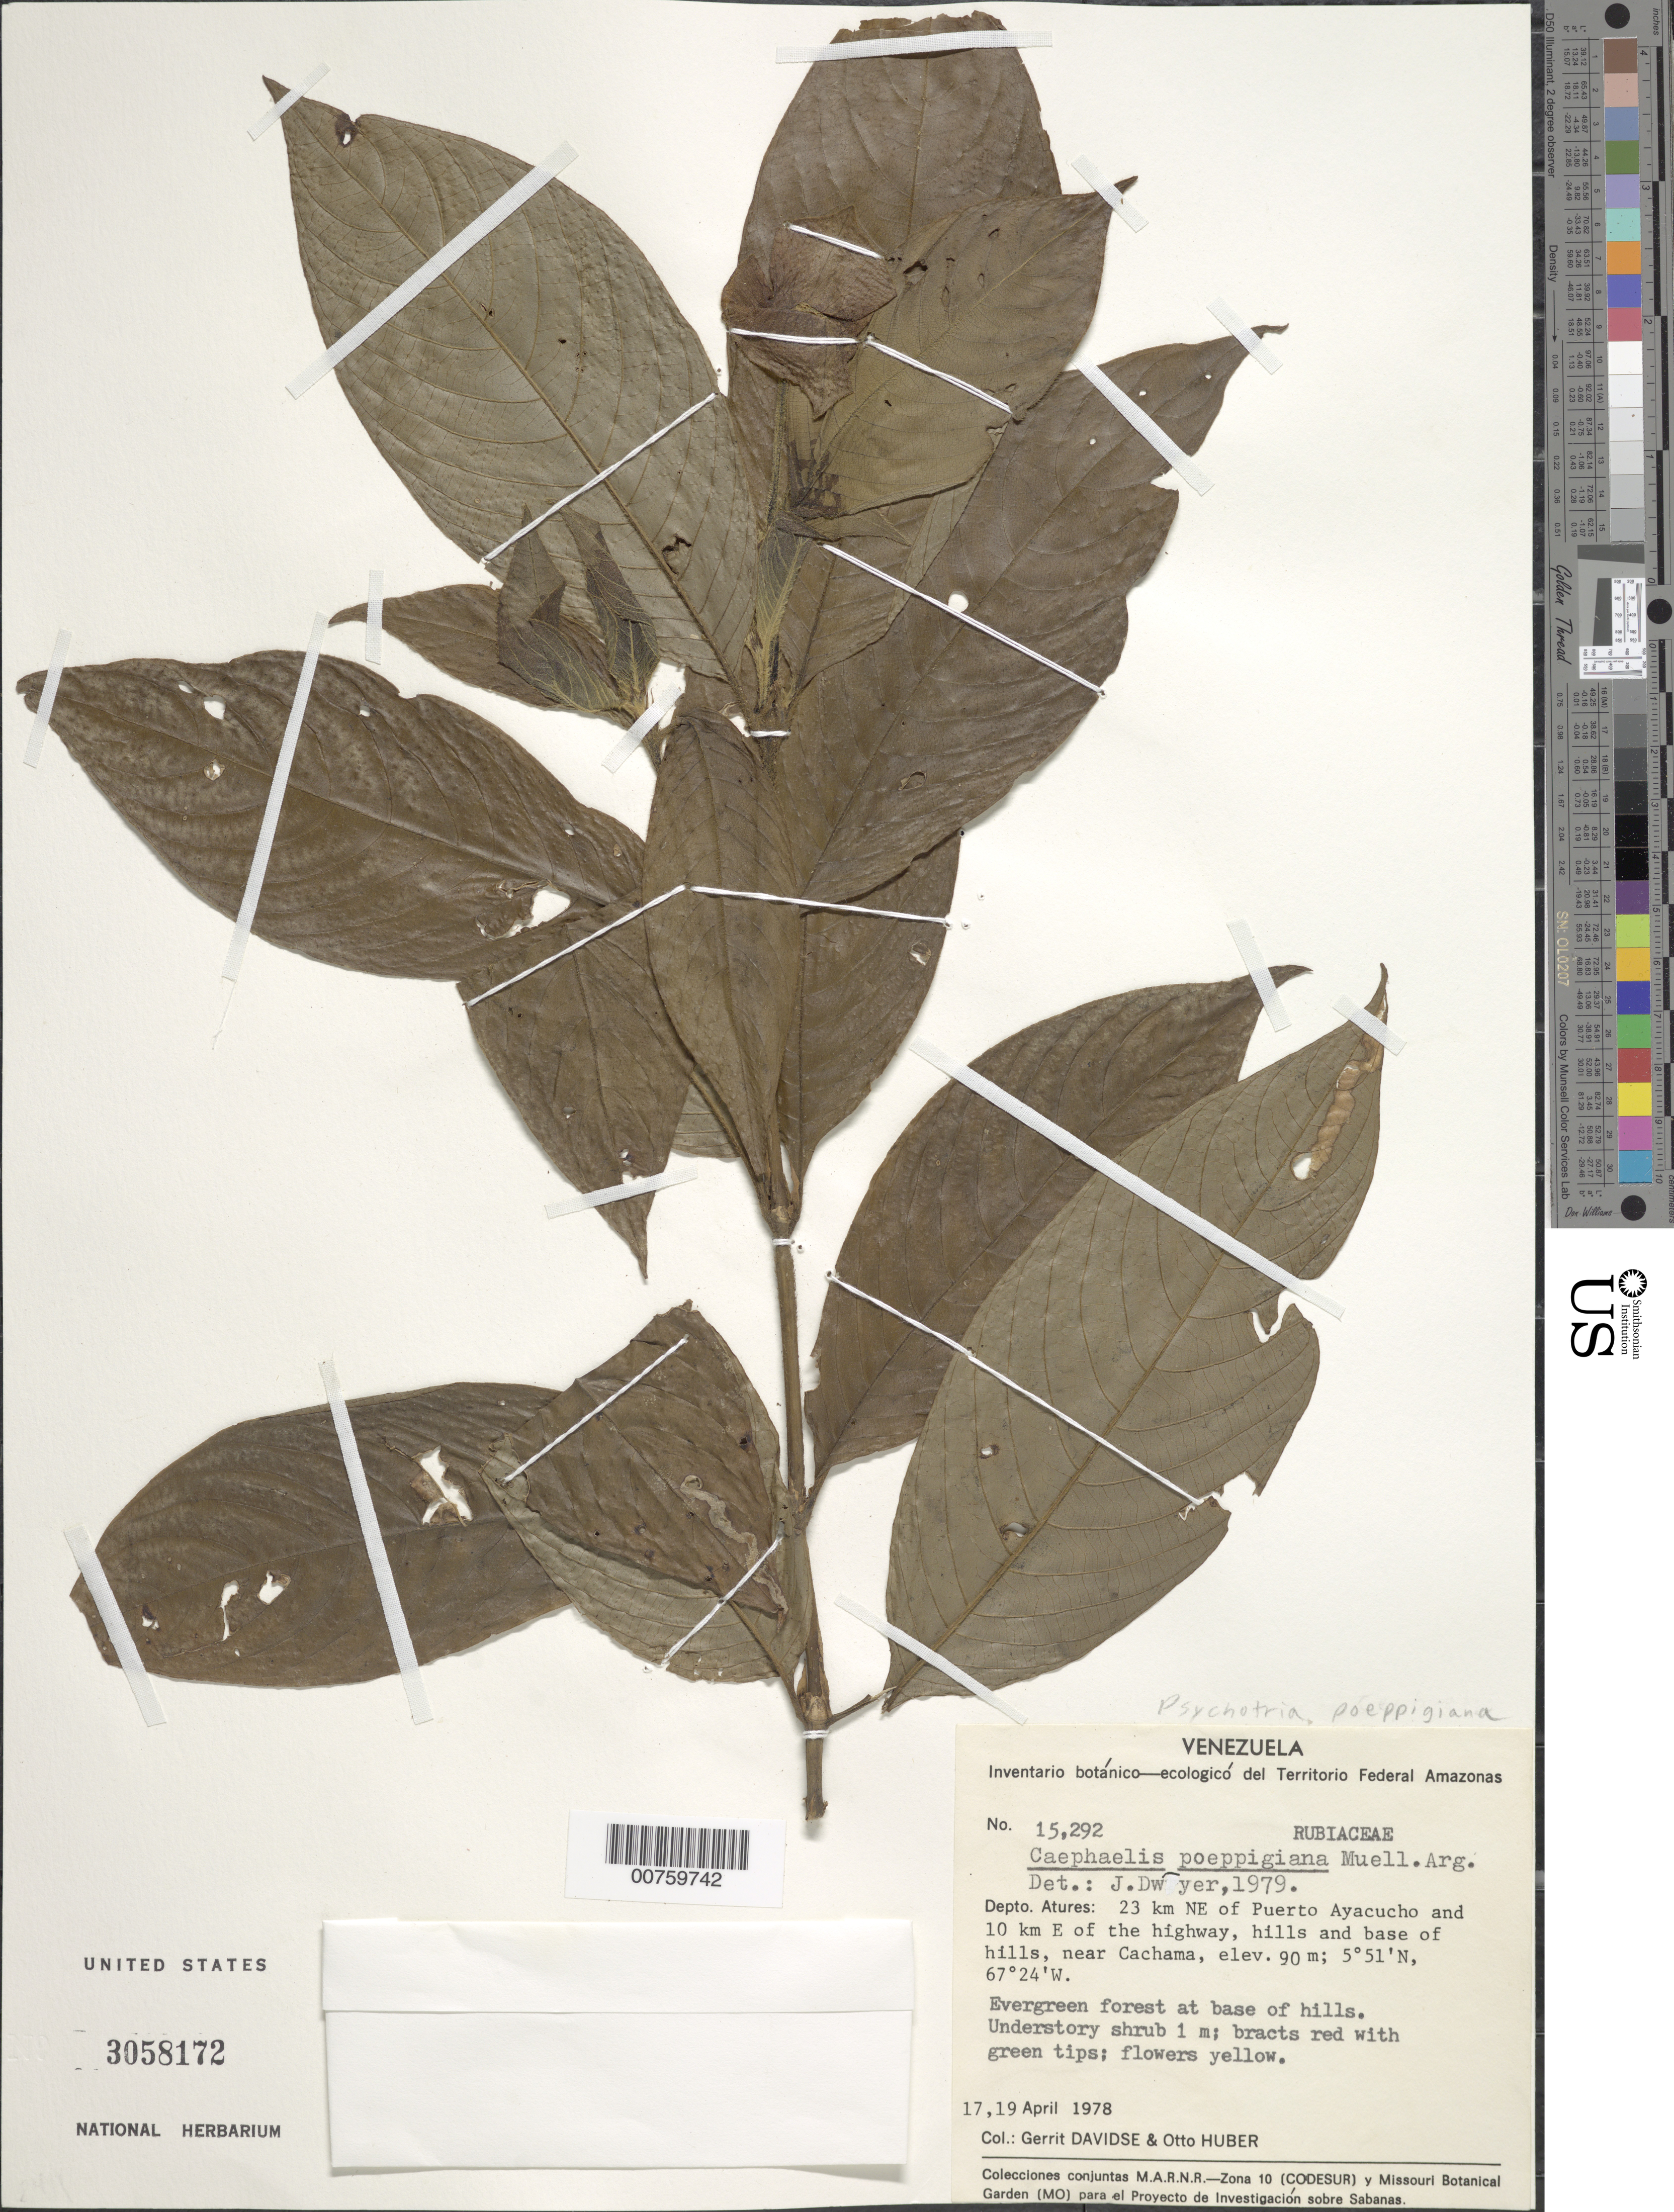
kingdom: Plantae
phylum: Tracheophyta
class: Magnoliopsida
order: Gentianales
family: Rubiaceae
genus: Psychotria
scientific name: Psychotria poeppigiana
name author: Müll. Arg.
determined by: Dwyer, J. D., (MO), Missouri Botanical Garden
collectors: G. Davidse & O. Huber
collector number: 15292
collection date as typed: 17-Apr-78 and 19-Apr-78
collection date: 1978-04-17,1978-04-19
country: Venezuela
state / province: Amazonas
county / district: Atures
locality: Puerto Ayacucho, 23 km NE of, 10 km E of highway to El Burro, near Cachama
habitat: Evergreen forest at base of hills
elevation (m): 90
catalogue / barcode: US 3058172